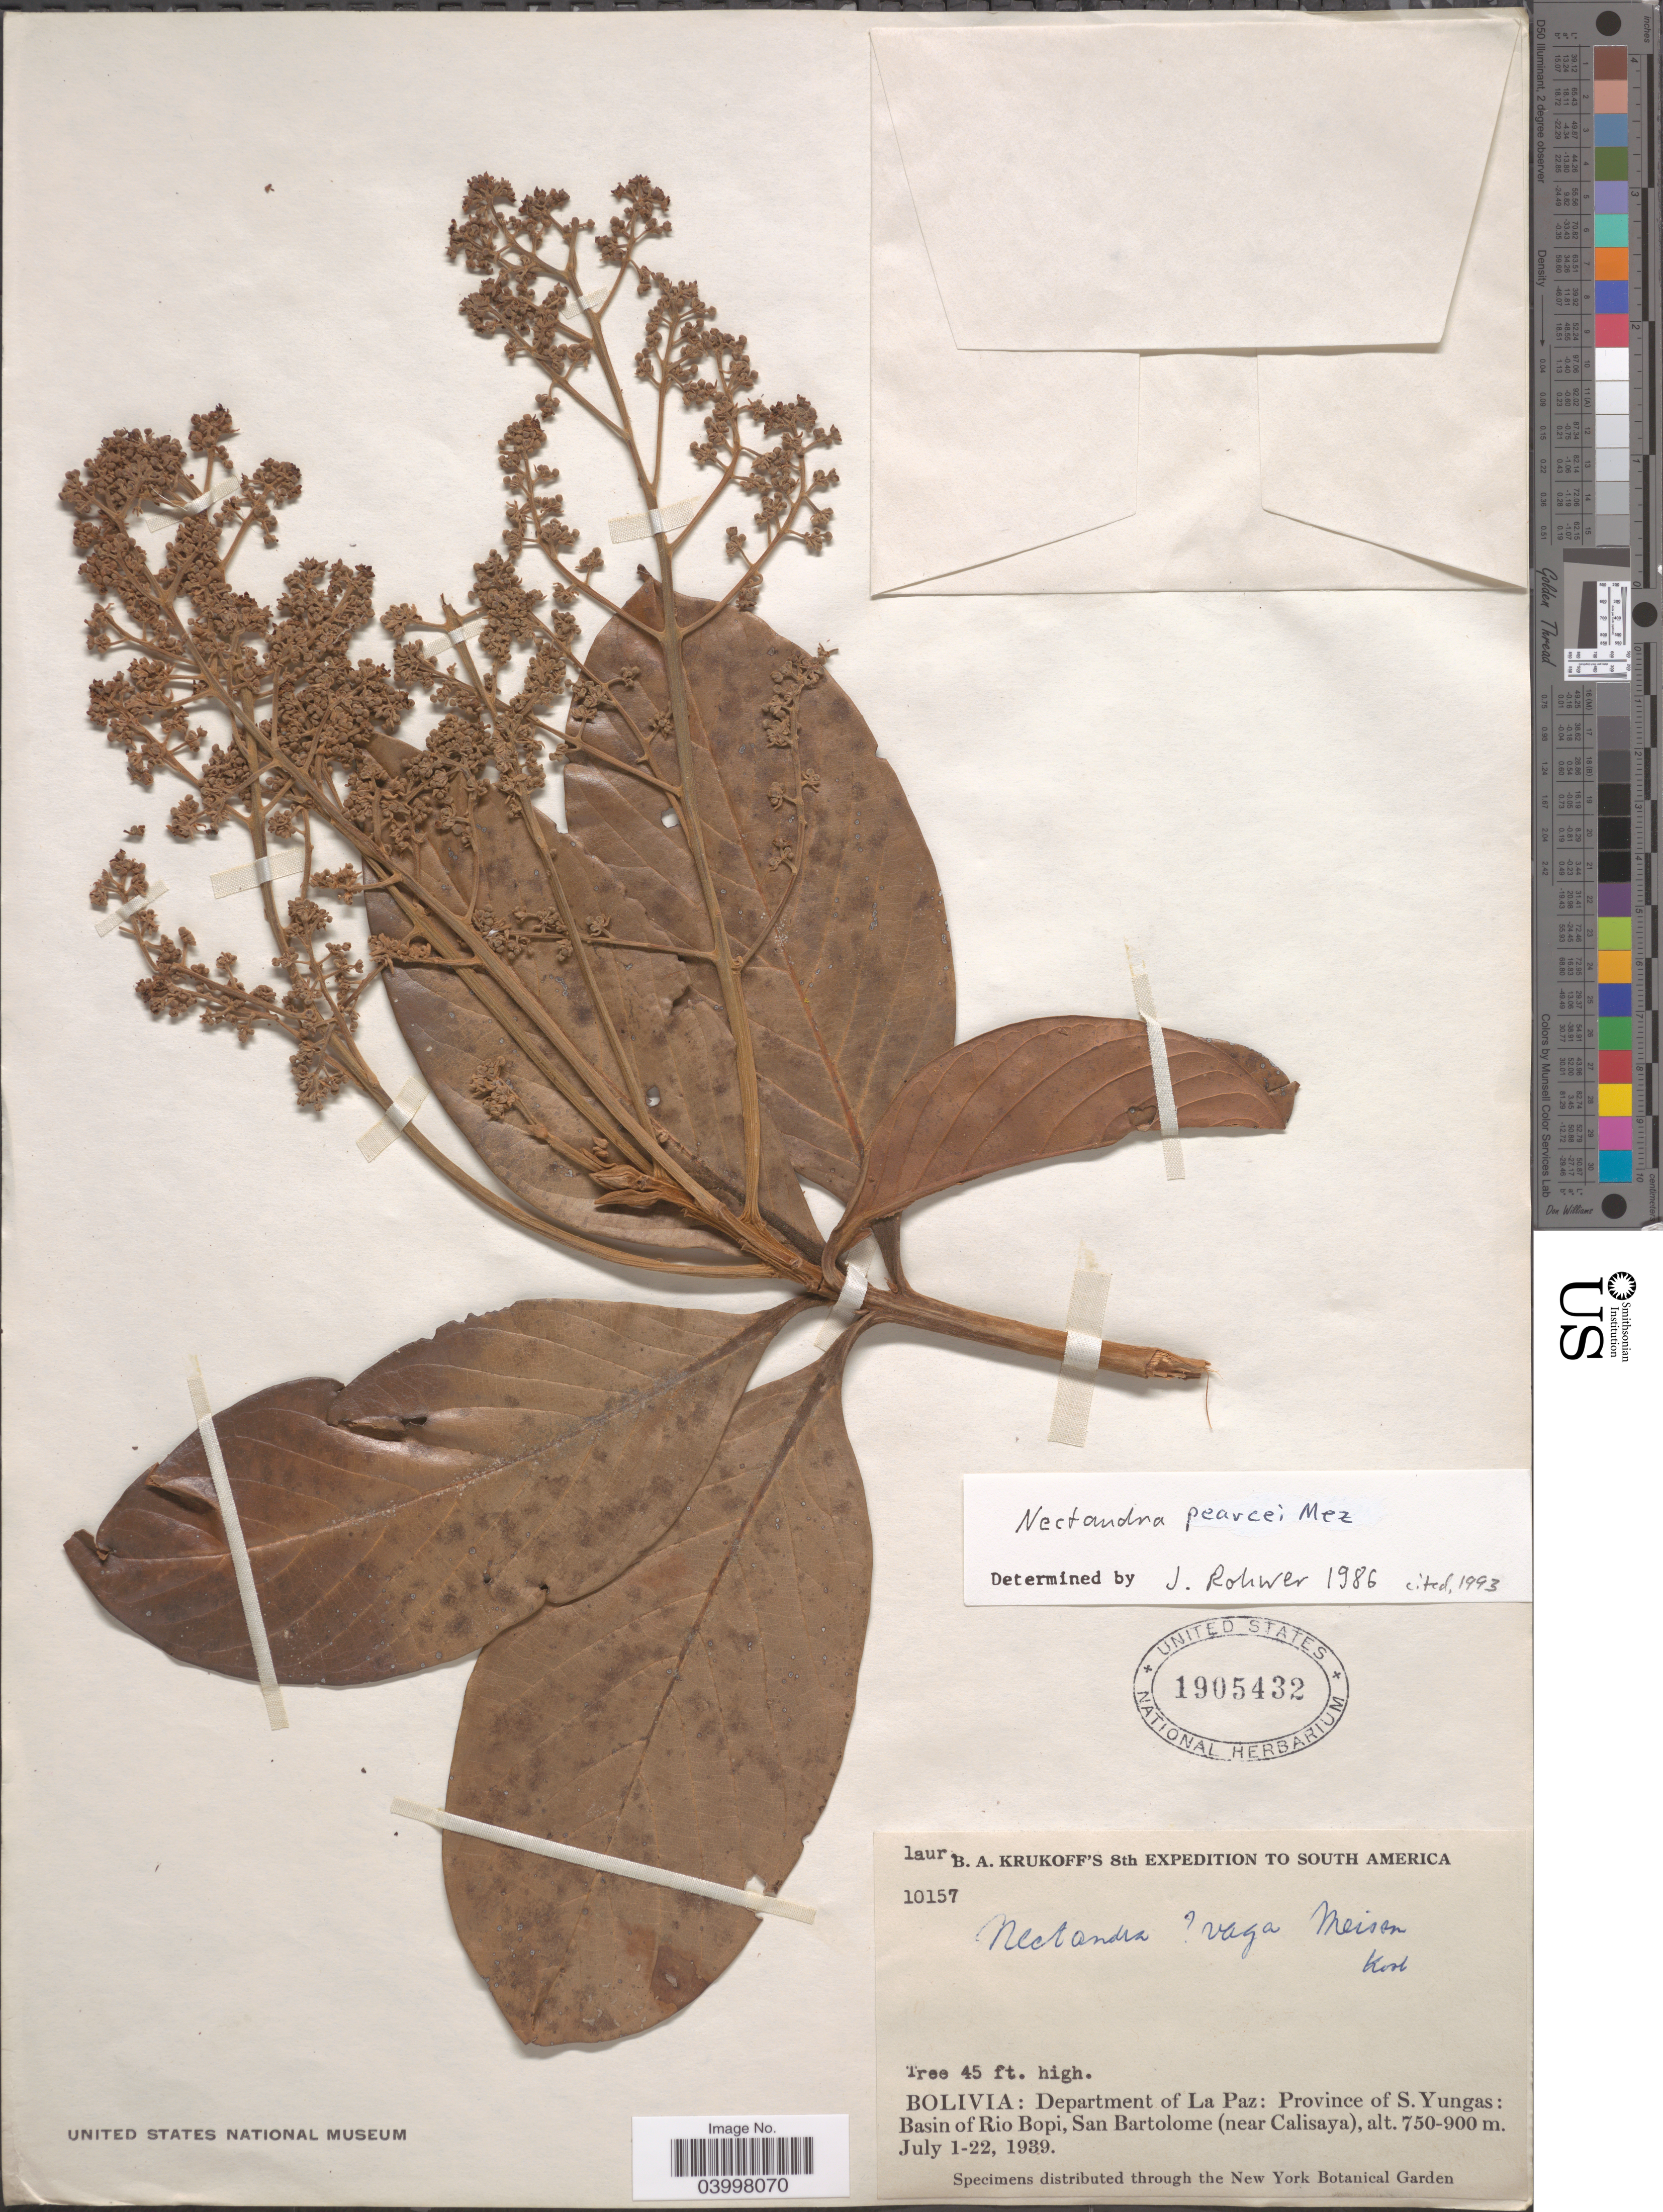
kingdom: Plantae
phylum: Tracheophyta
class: Magnoliopsida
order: Laurales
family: Lauraceae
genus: Nectandra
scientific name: Nectandra pearcei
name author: Mez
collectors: B. A. Krukoff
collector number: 10157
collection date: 1939-07-01/1939-07-22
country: Bolivia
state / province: La Paz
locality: South America. Department of La Paz: Province of S.Yungas: Basin of Rio Bopi, San Bartolome (near Calisaya).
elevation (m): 750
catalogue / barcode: US 1905432